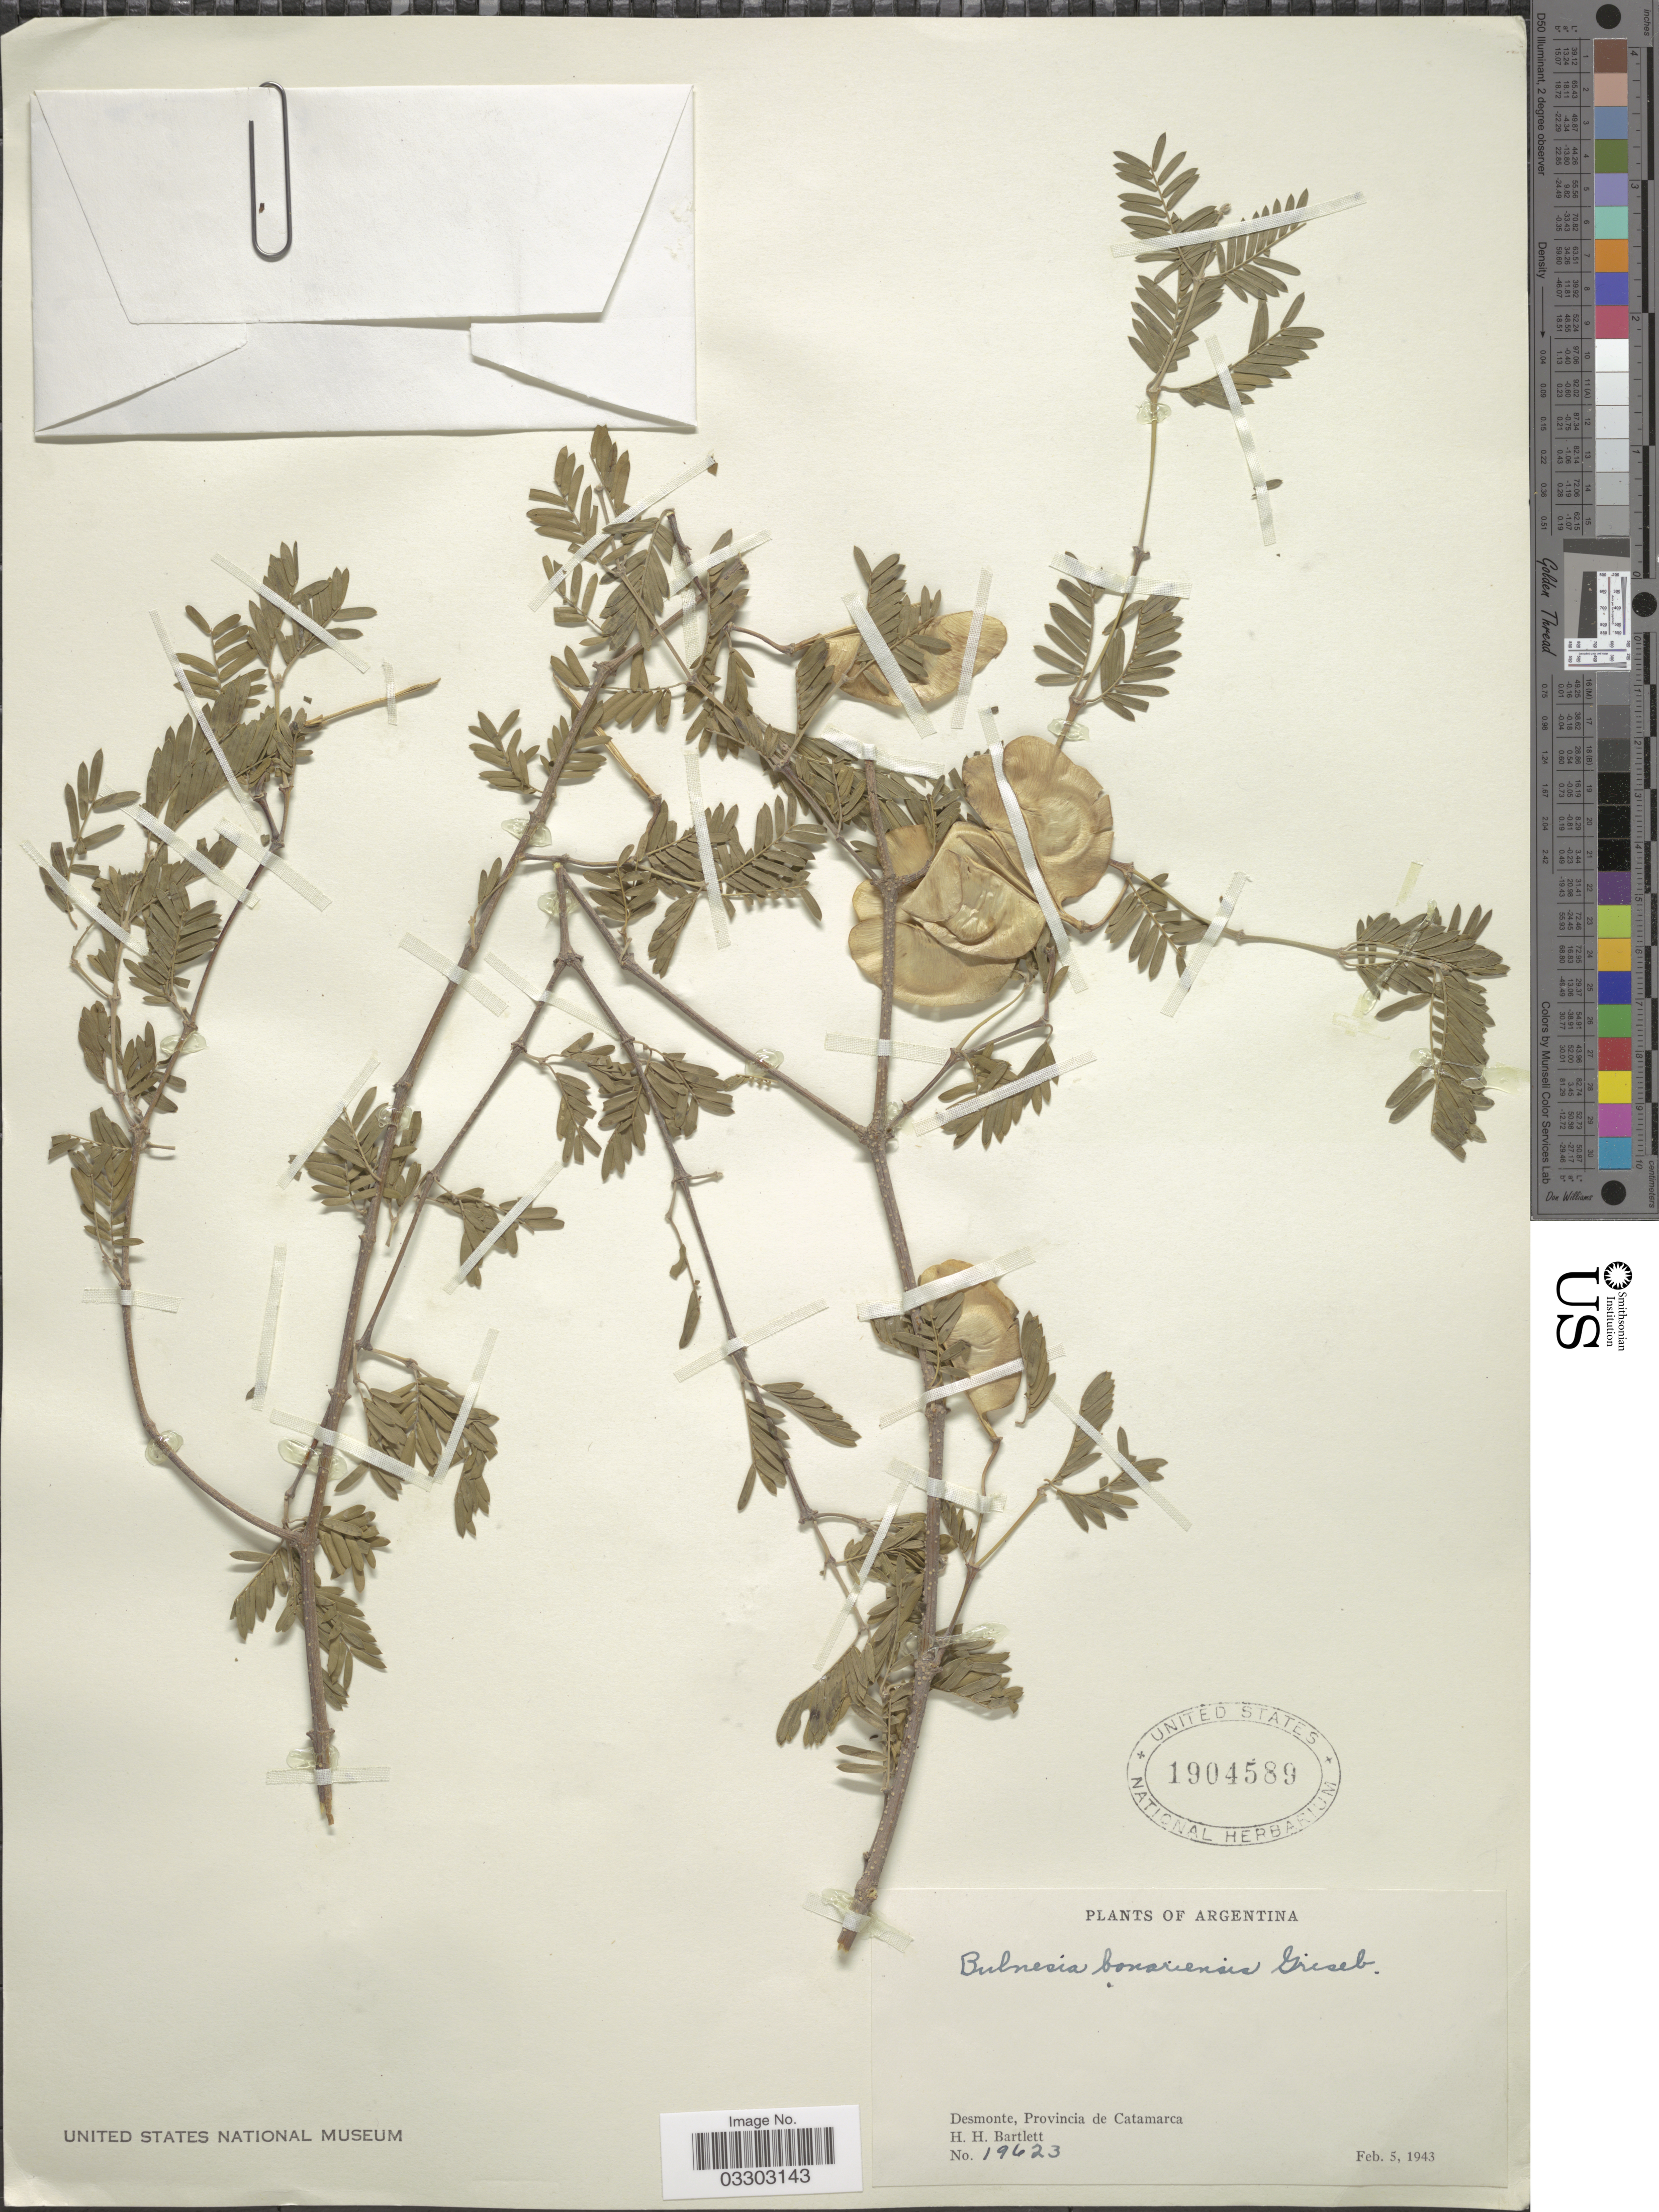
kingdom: Plantae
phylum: Tracheophyta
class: Magnoliopsida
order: Zygophyllales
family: Zygophyllaceae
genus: Gonopterodendron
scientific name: Gonopterodendron bonariense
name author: (Griseb.) Godoy-Bürki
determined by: U.S. National Herbarium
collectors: H. H. Bartlett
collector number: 19623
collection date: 1943-02-05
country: Argentina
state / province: Catamarca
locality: Desmonte.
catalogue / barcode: US 1904589